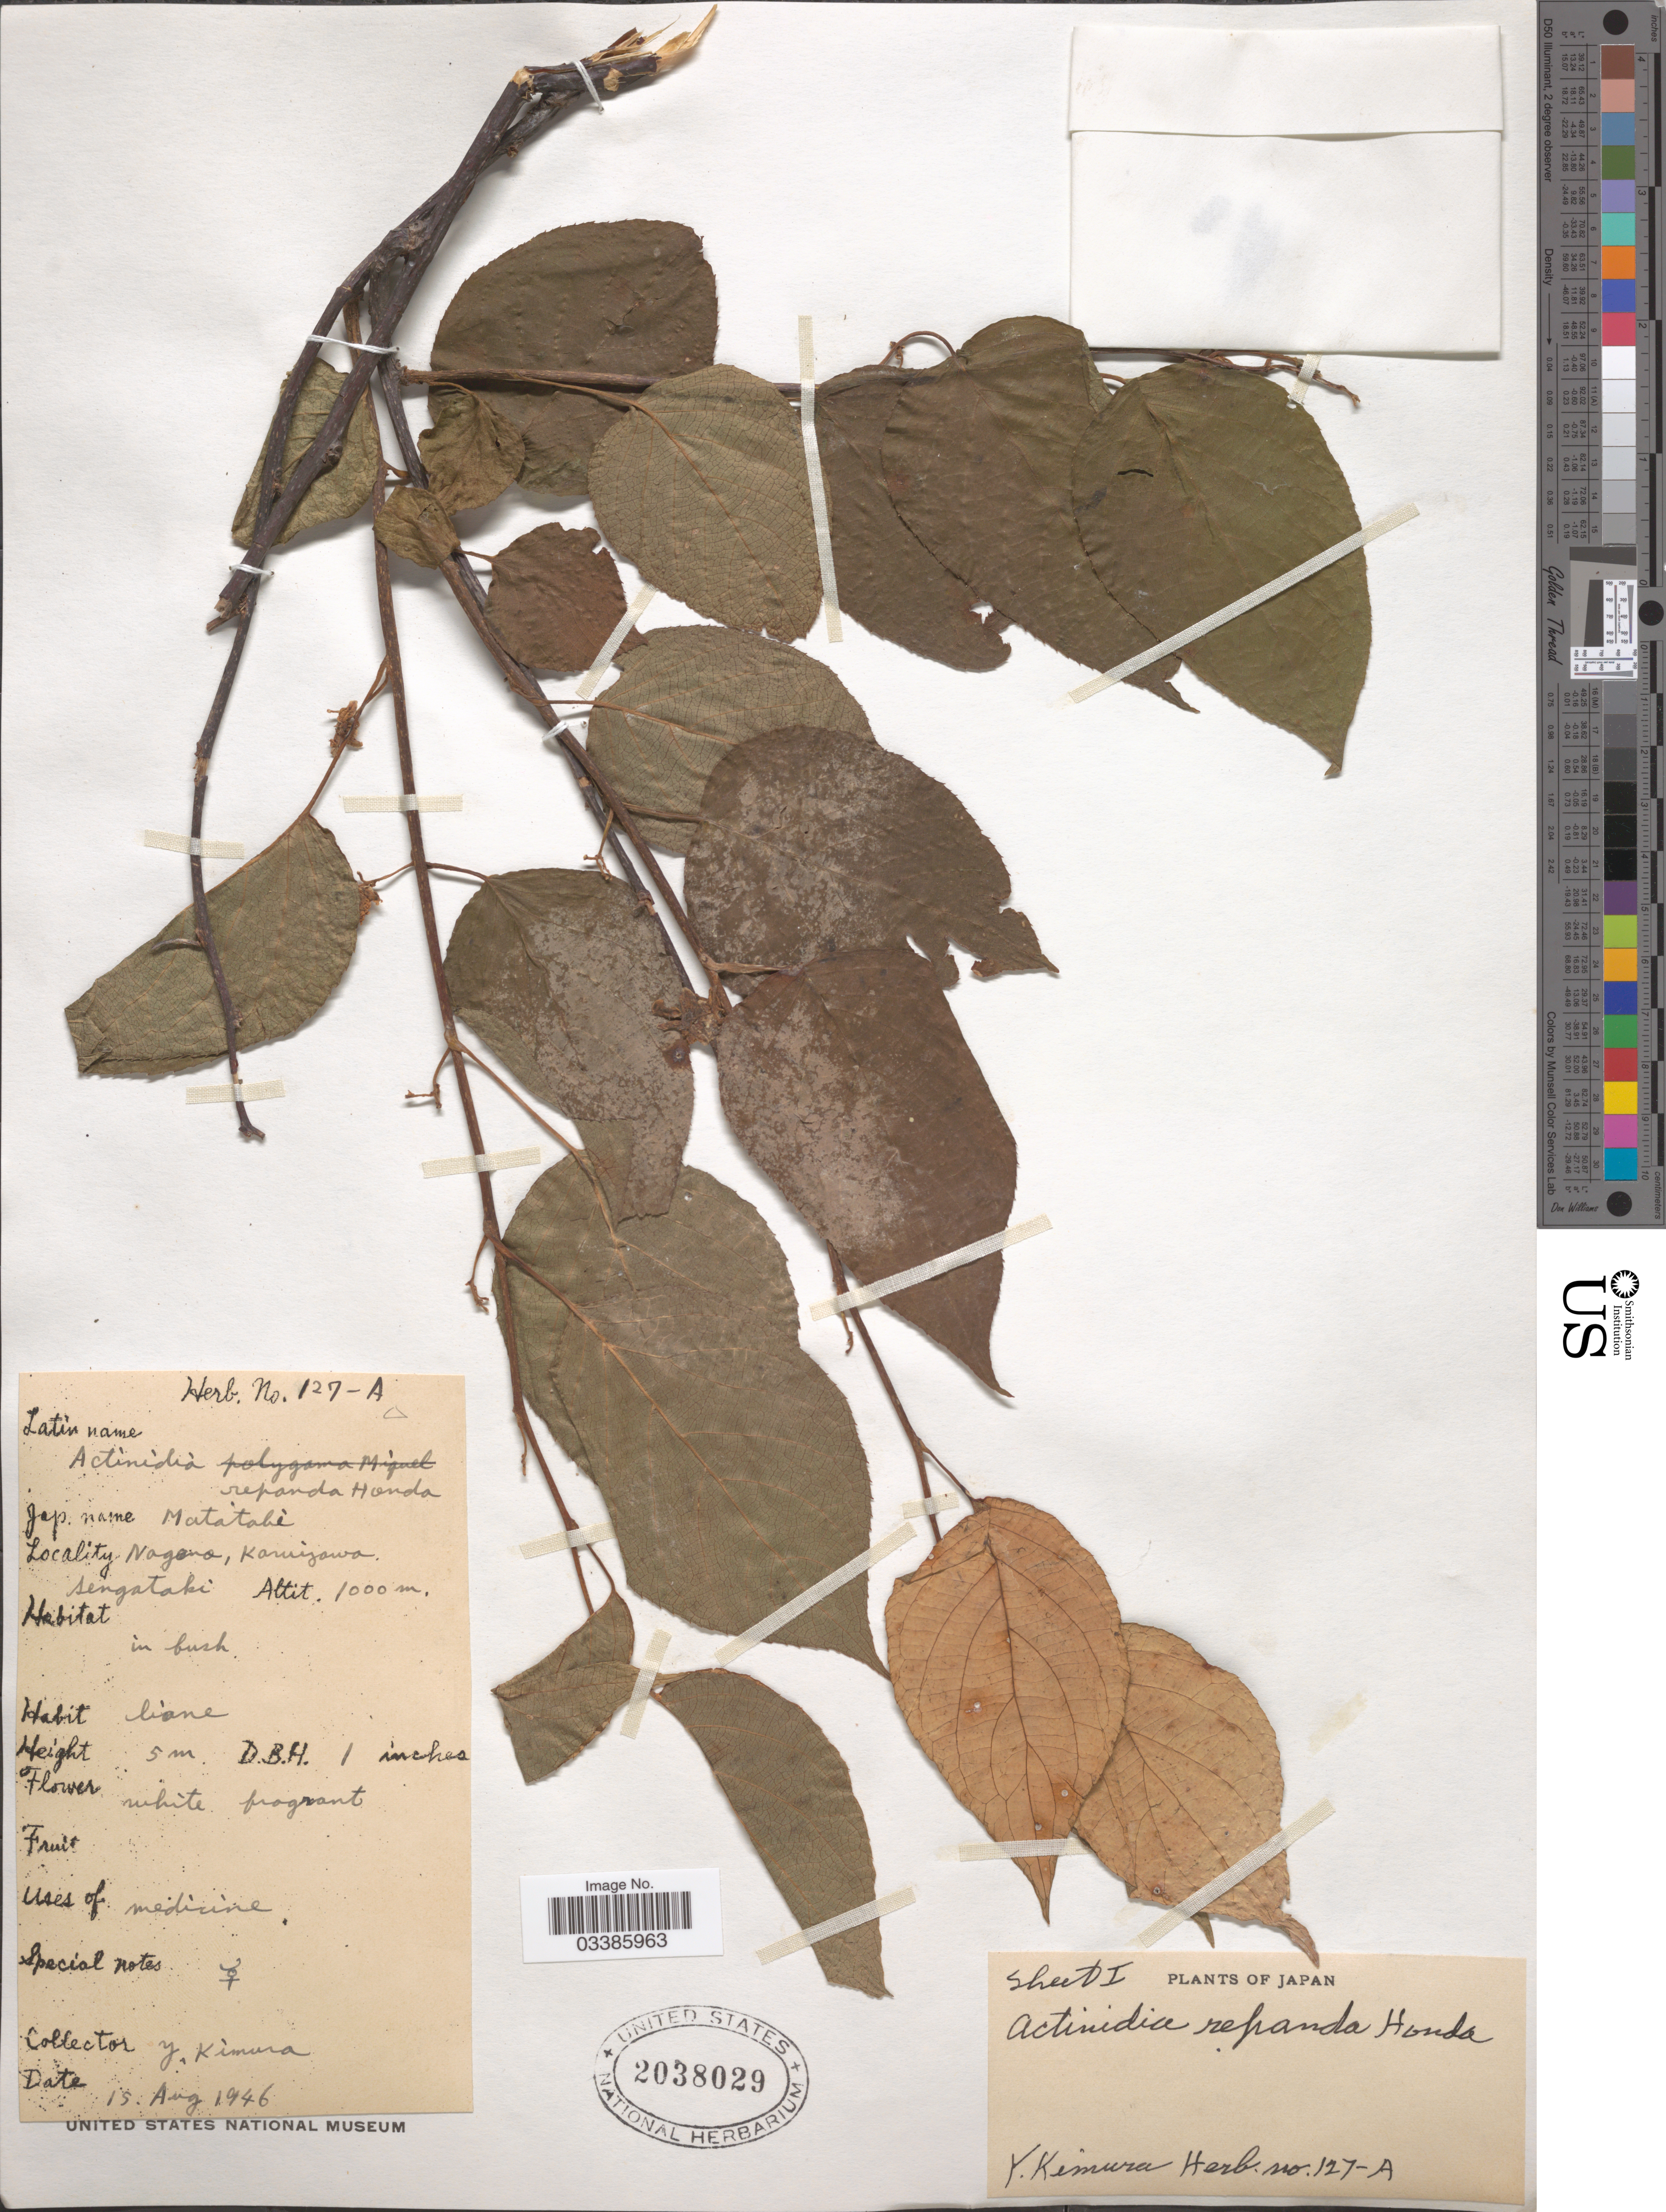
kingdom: Plantae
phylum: Tracheophyta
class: Magnoliopsida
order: Ericales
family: Actinidiaceae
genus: Actinidia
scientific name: Actinidia repanda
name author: Honda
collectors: Y. Kimura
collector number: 127-A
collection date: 1946-08-15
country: Japan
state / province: Nagano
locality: Karuizawa, Sengataki.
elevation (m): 1000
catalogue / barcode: US 2038029